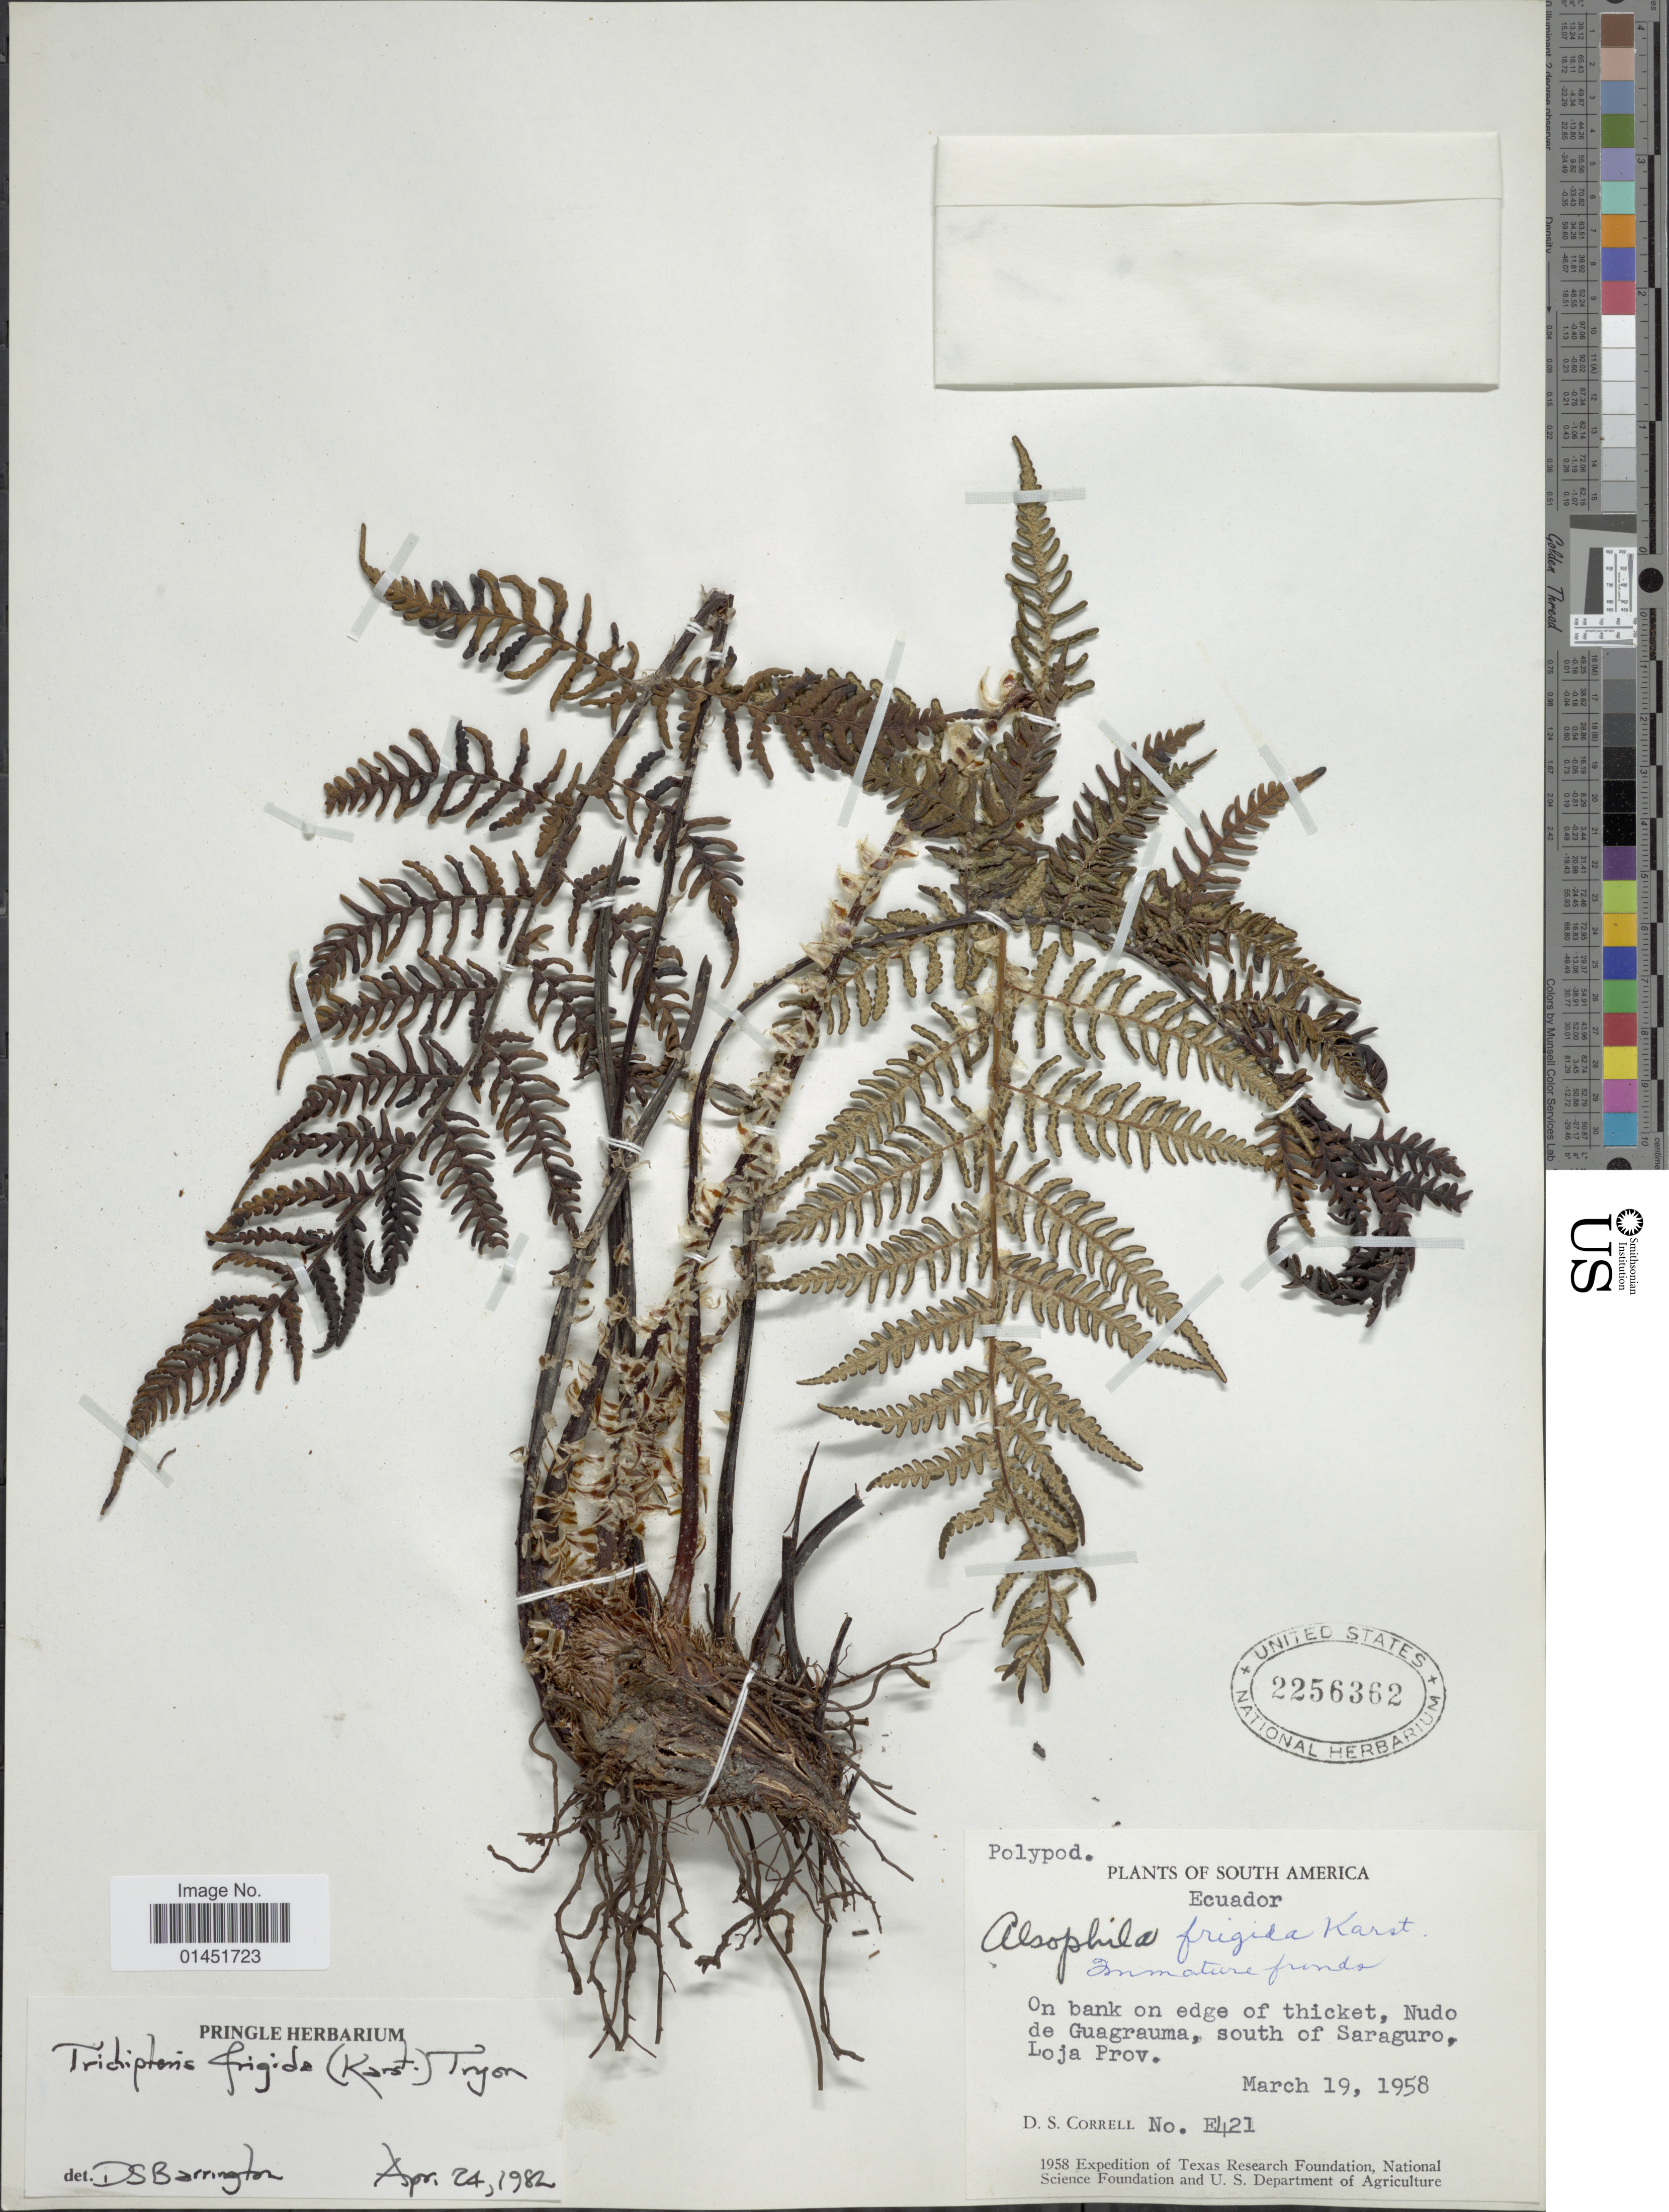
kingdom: Plantae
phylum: Tracheophyta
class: Polypodiopsida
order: Cyatheales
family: Cyatheaceae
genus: Cyathea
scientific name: Cyathea frigida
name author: (H. Karst.) Domin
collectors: D. S. Correll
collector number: E421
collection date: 1958-03-19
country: Ecuador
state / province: Loja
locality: On bank on edge of thicket, Nudo de Guagrauma, south of Saraguro.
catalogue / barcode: US 2256362